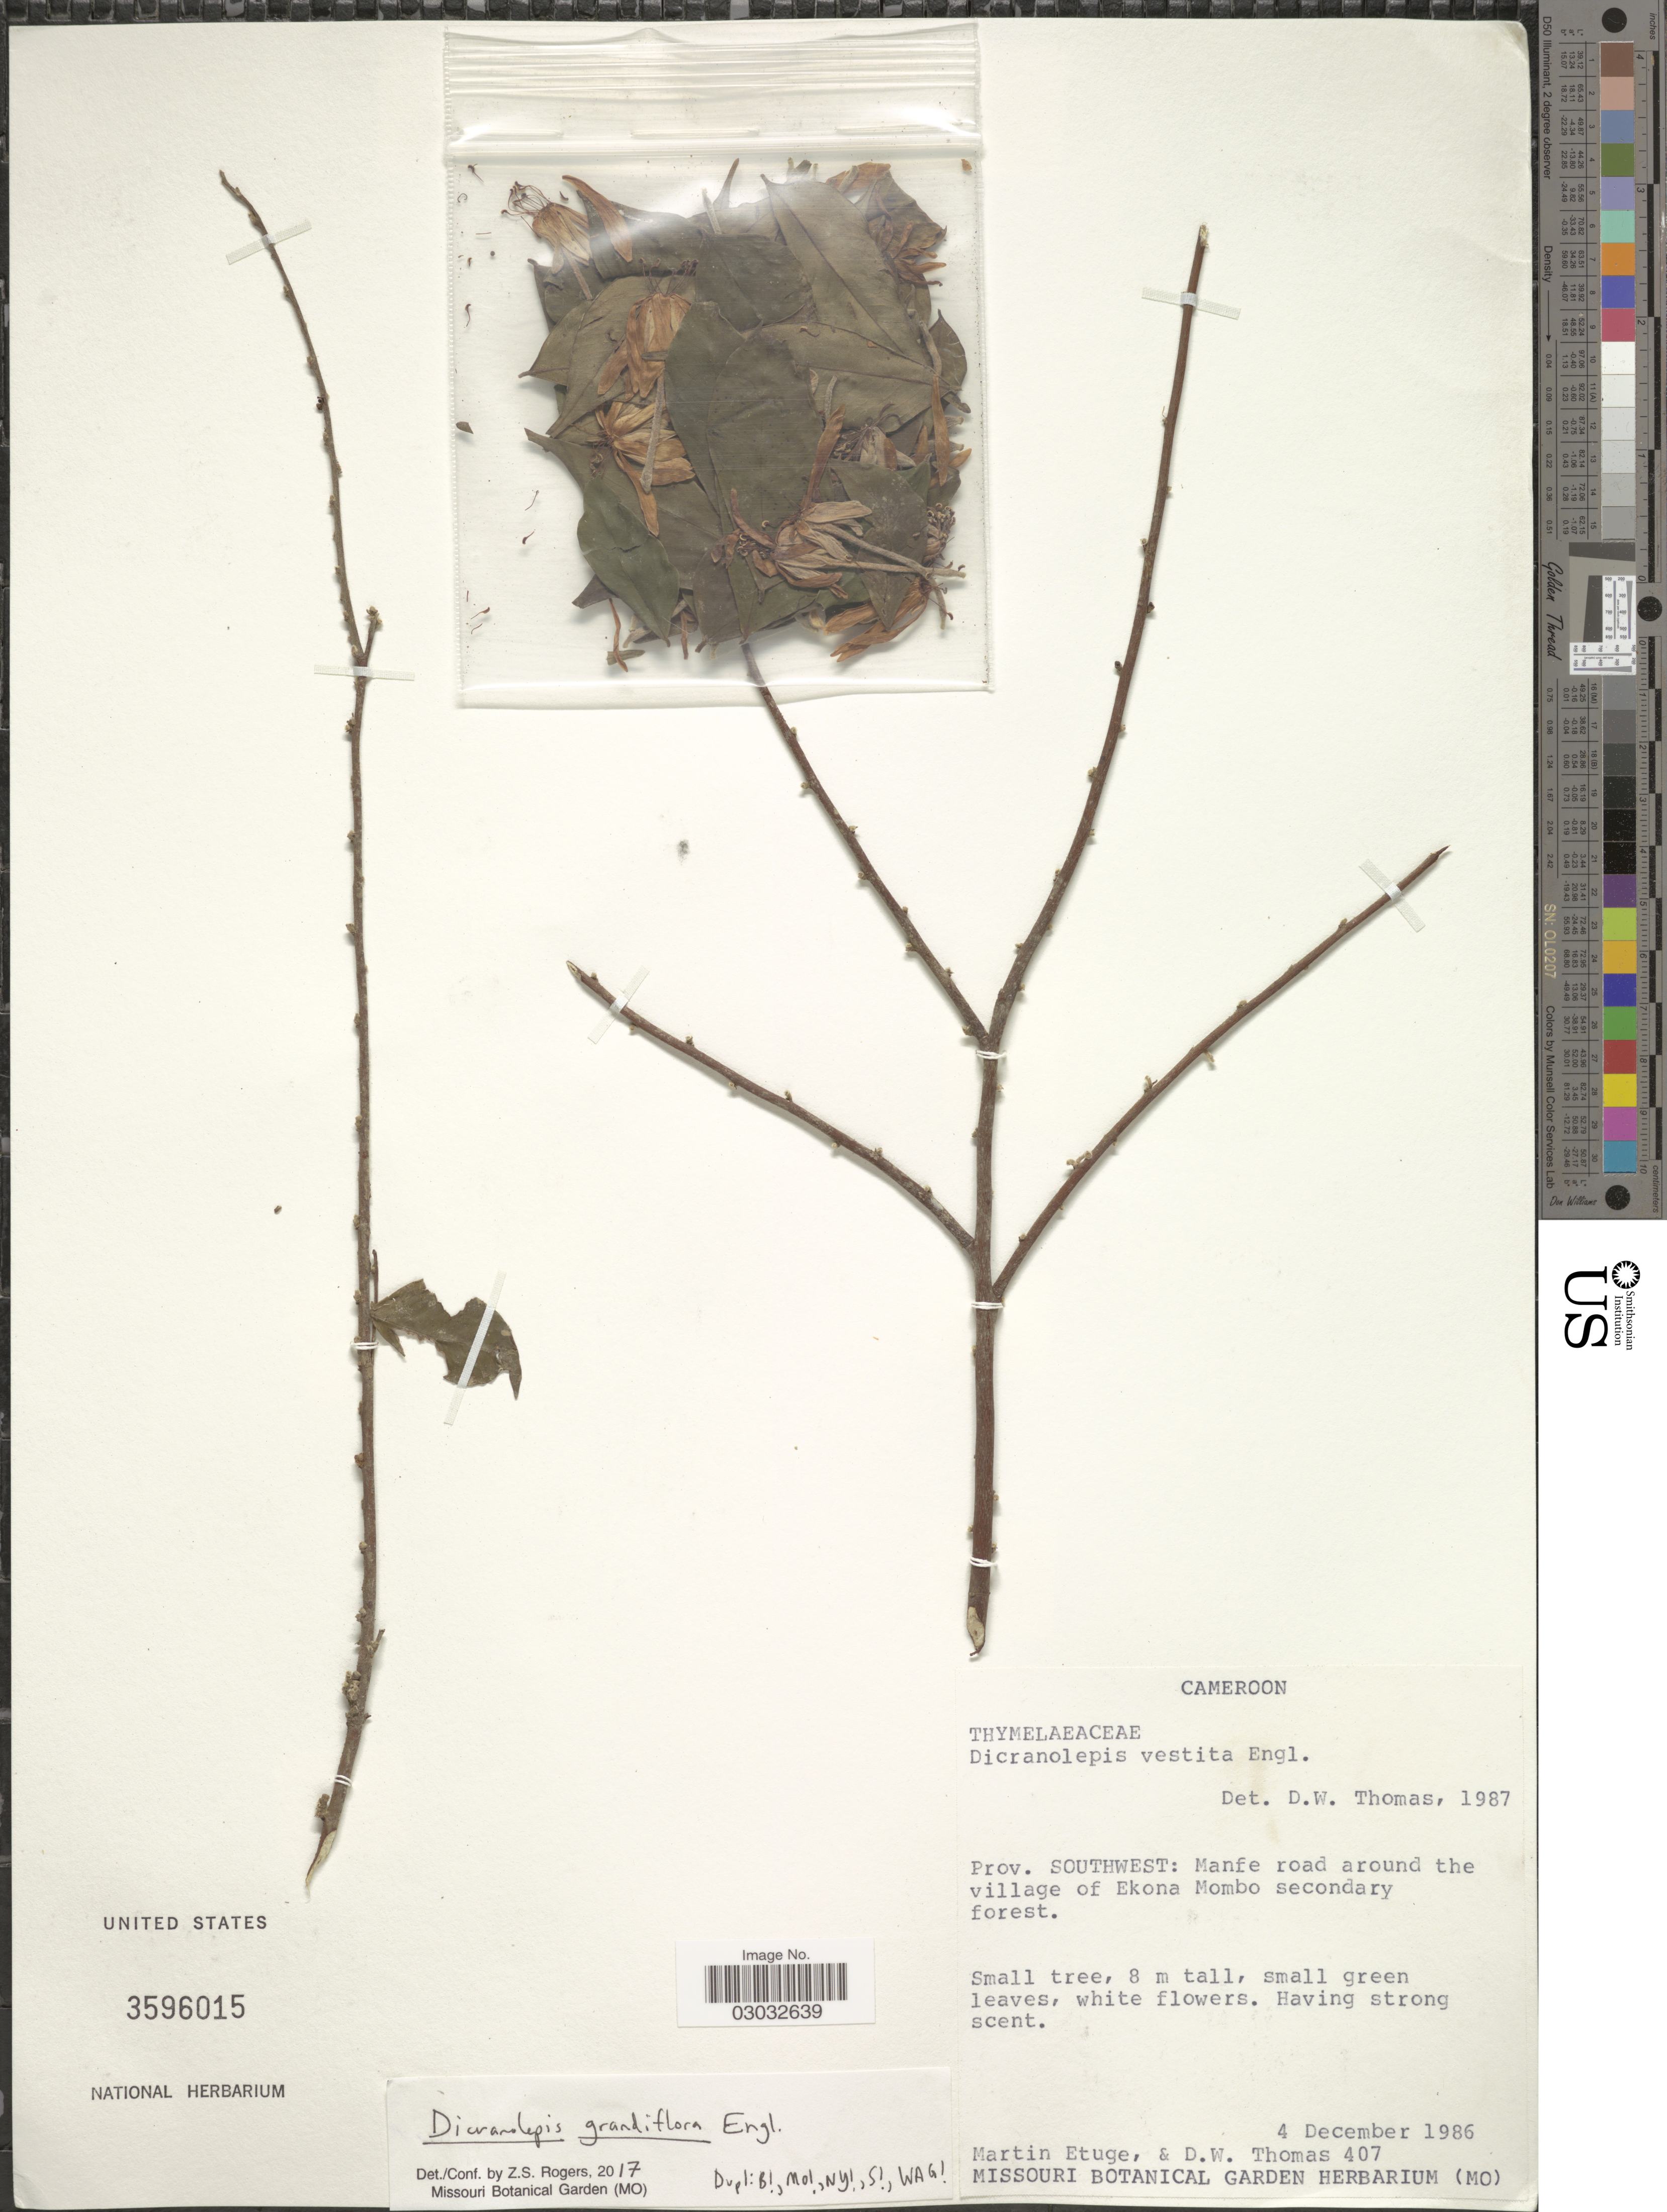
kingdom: Plantae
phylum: Tracheophyta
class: Magnoliopsida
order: Malvales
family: Thymelaeaceae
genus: Dicranolepis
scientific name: Dicranolepis grandiflora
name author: Engl.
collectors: M. Etuge & D. W. Thomas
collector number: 407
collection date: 1986-12-04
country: Cameroon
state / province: Sud-Ouest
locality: Prov. Southwest: Manfe road around the village of Ekona Mombo secondary forest.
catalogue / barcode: US 3596015